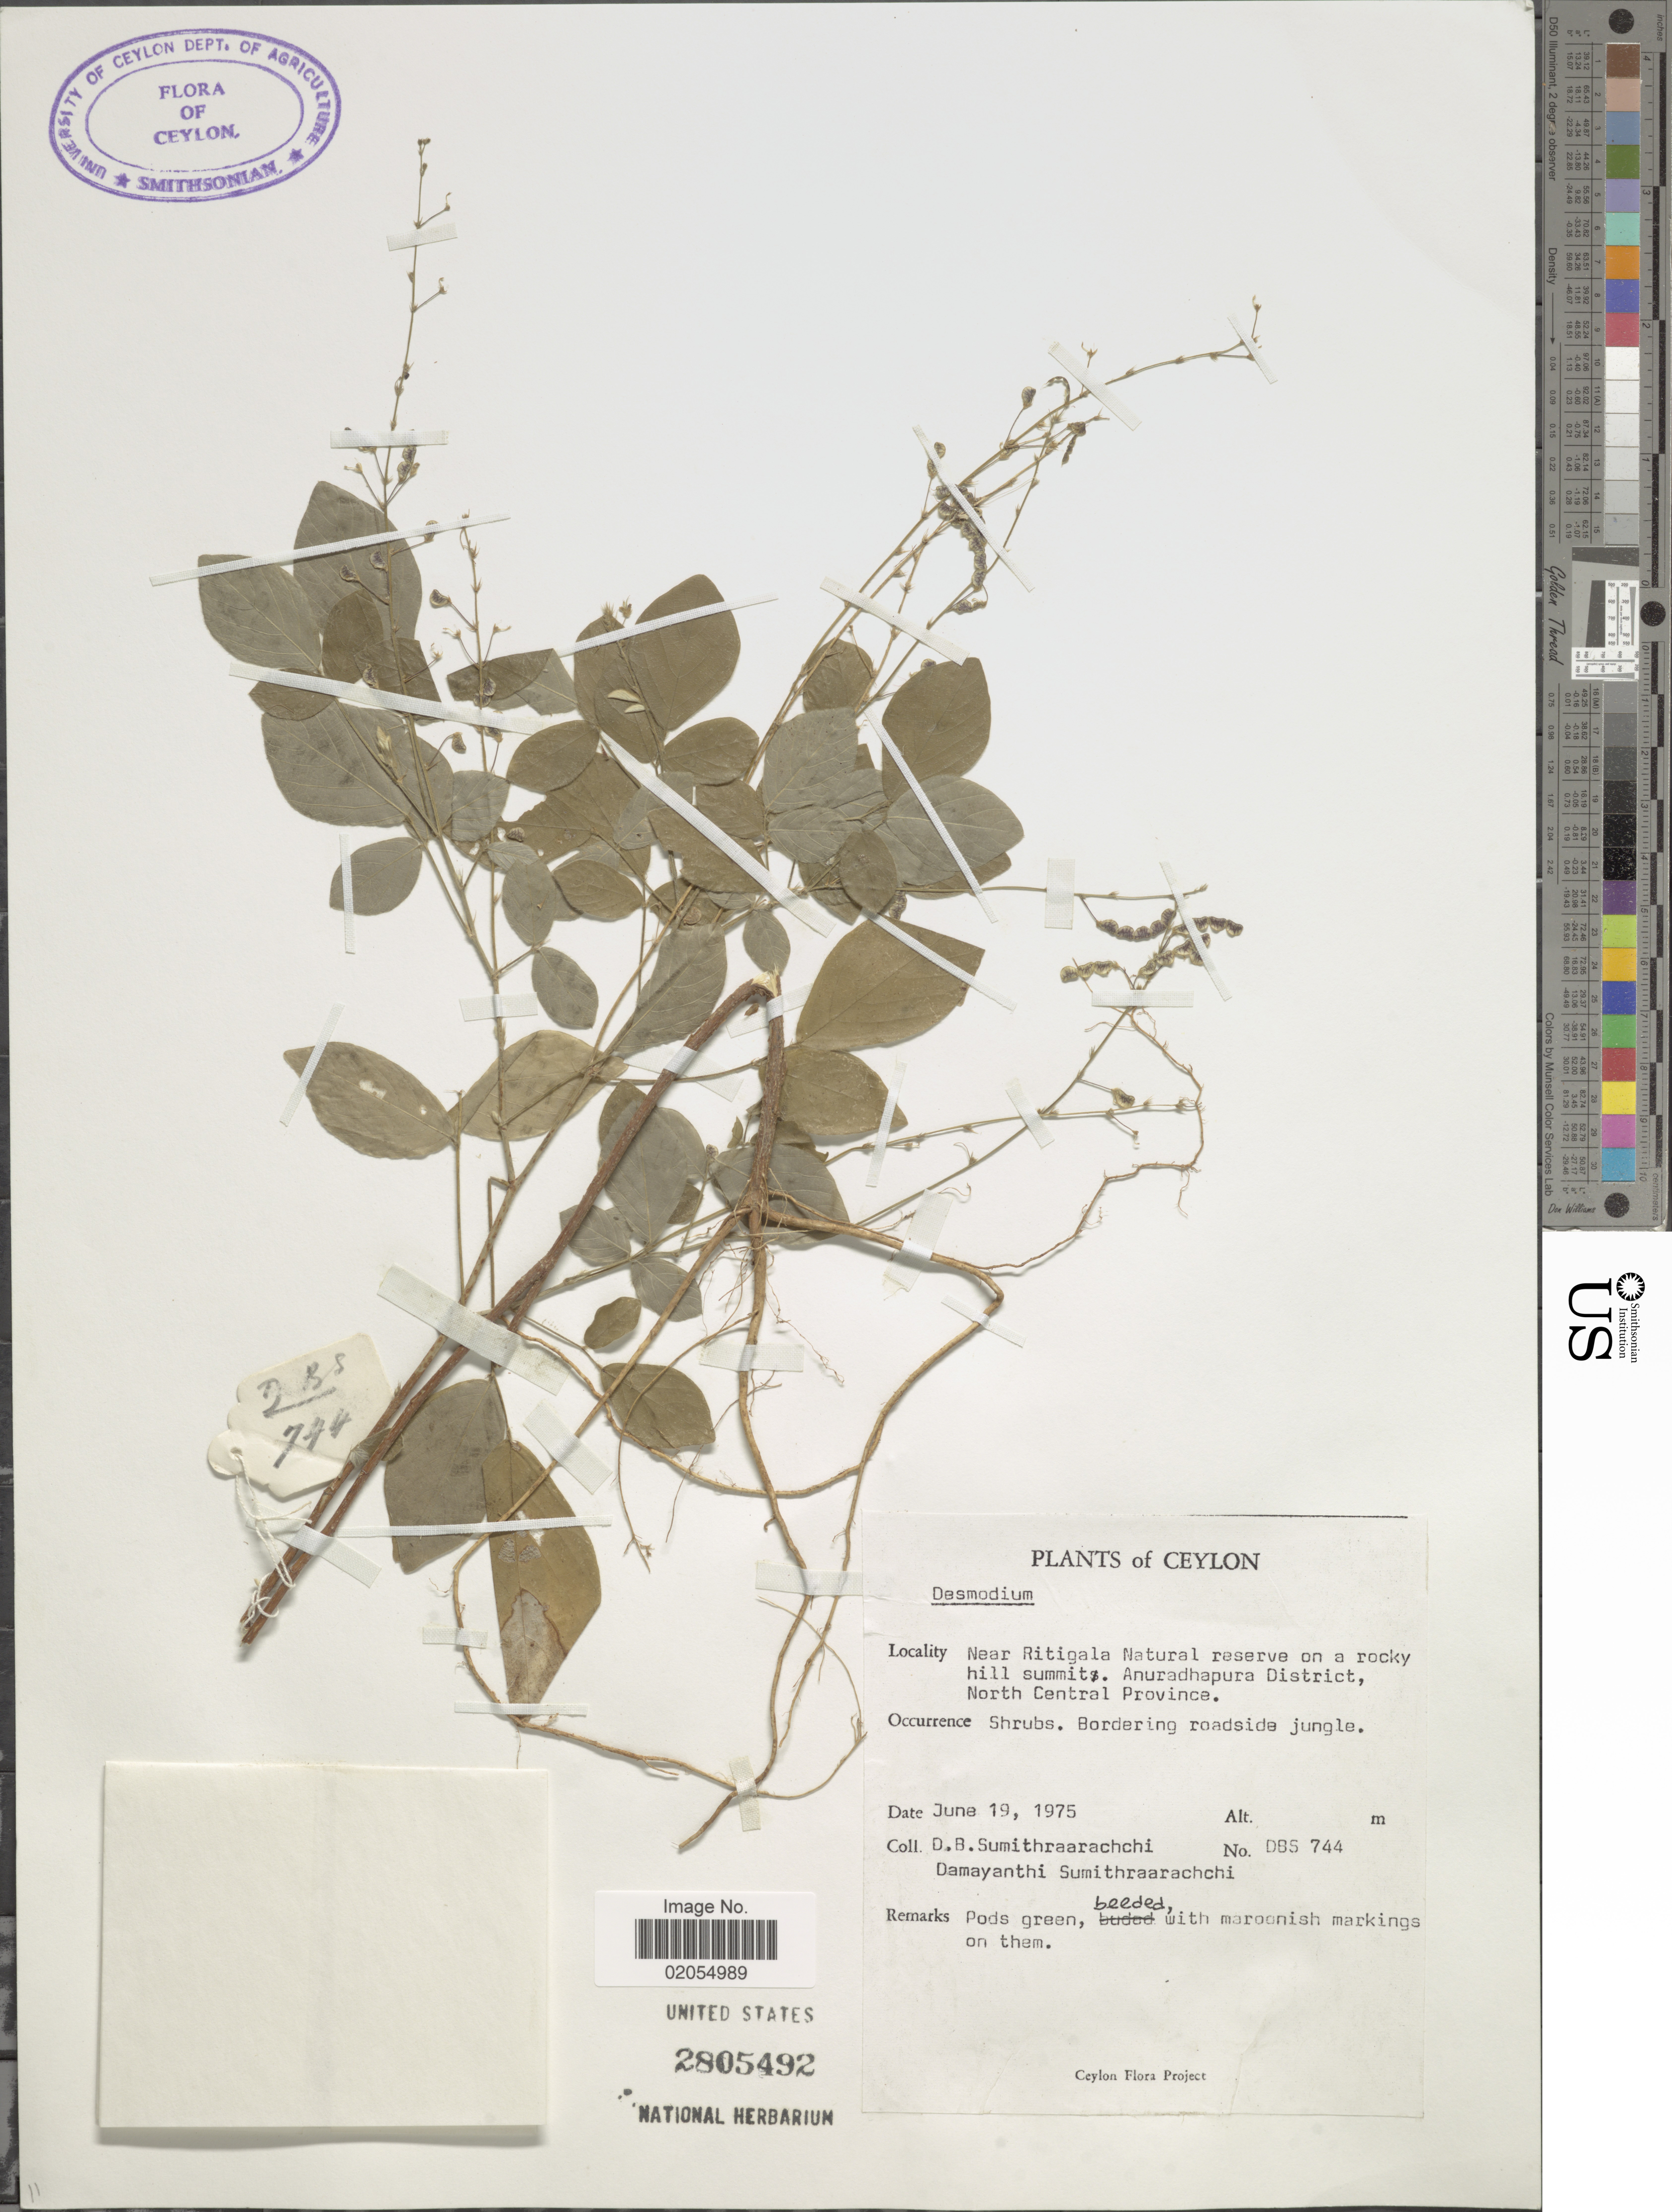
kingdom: Plantae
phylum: Tracheophyta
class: Magnoliopsida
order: Fabales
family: Fabaceae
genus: Desmodium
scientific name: Desmodium sp.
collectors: D. B. Sumithraarachchi & D. Sumithraarachchi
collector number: DBS744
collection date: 1975-06-19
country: Sri Lanka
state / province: North Central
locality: Ceylon. Near Ritigala Natural reserve on a rocky hill summit. Anuradhapura District, North Central Province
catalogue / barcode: US 2805492